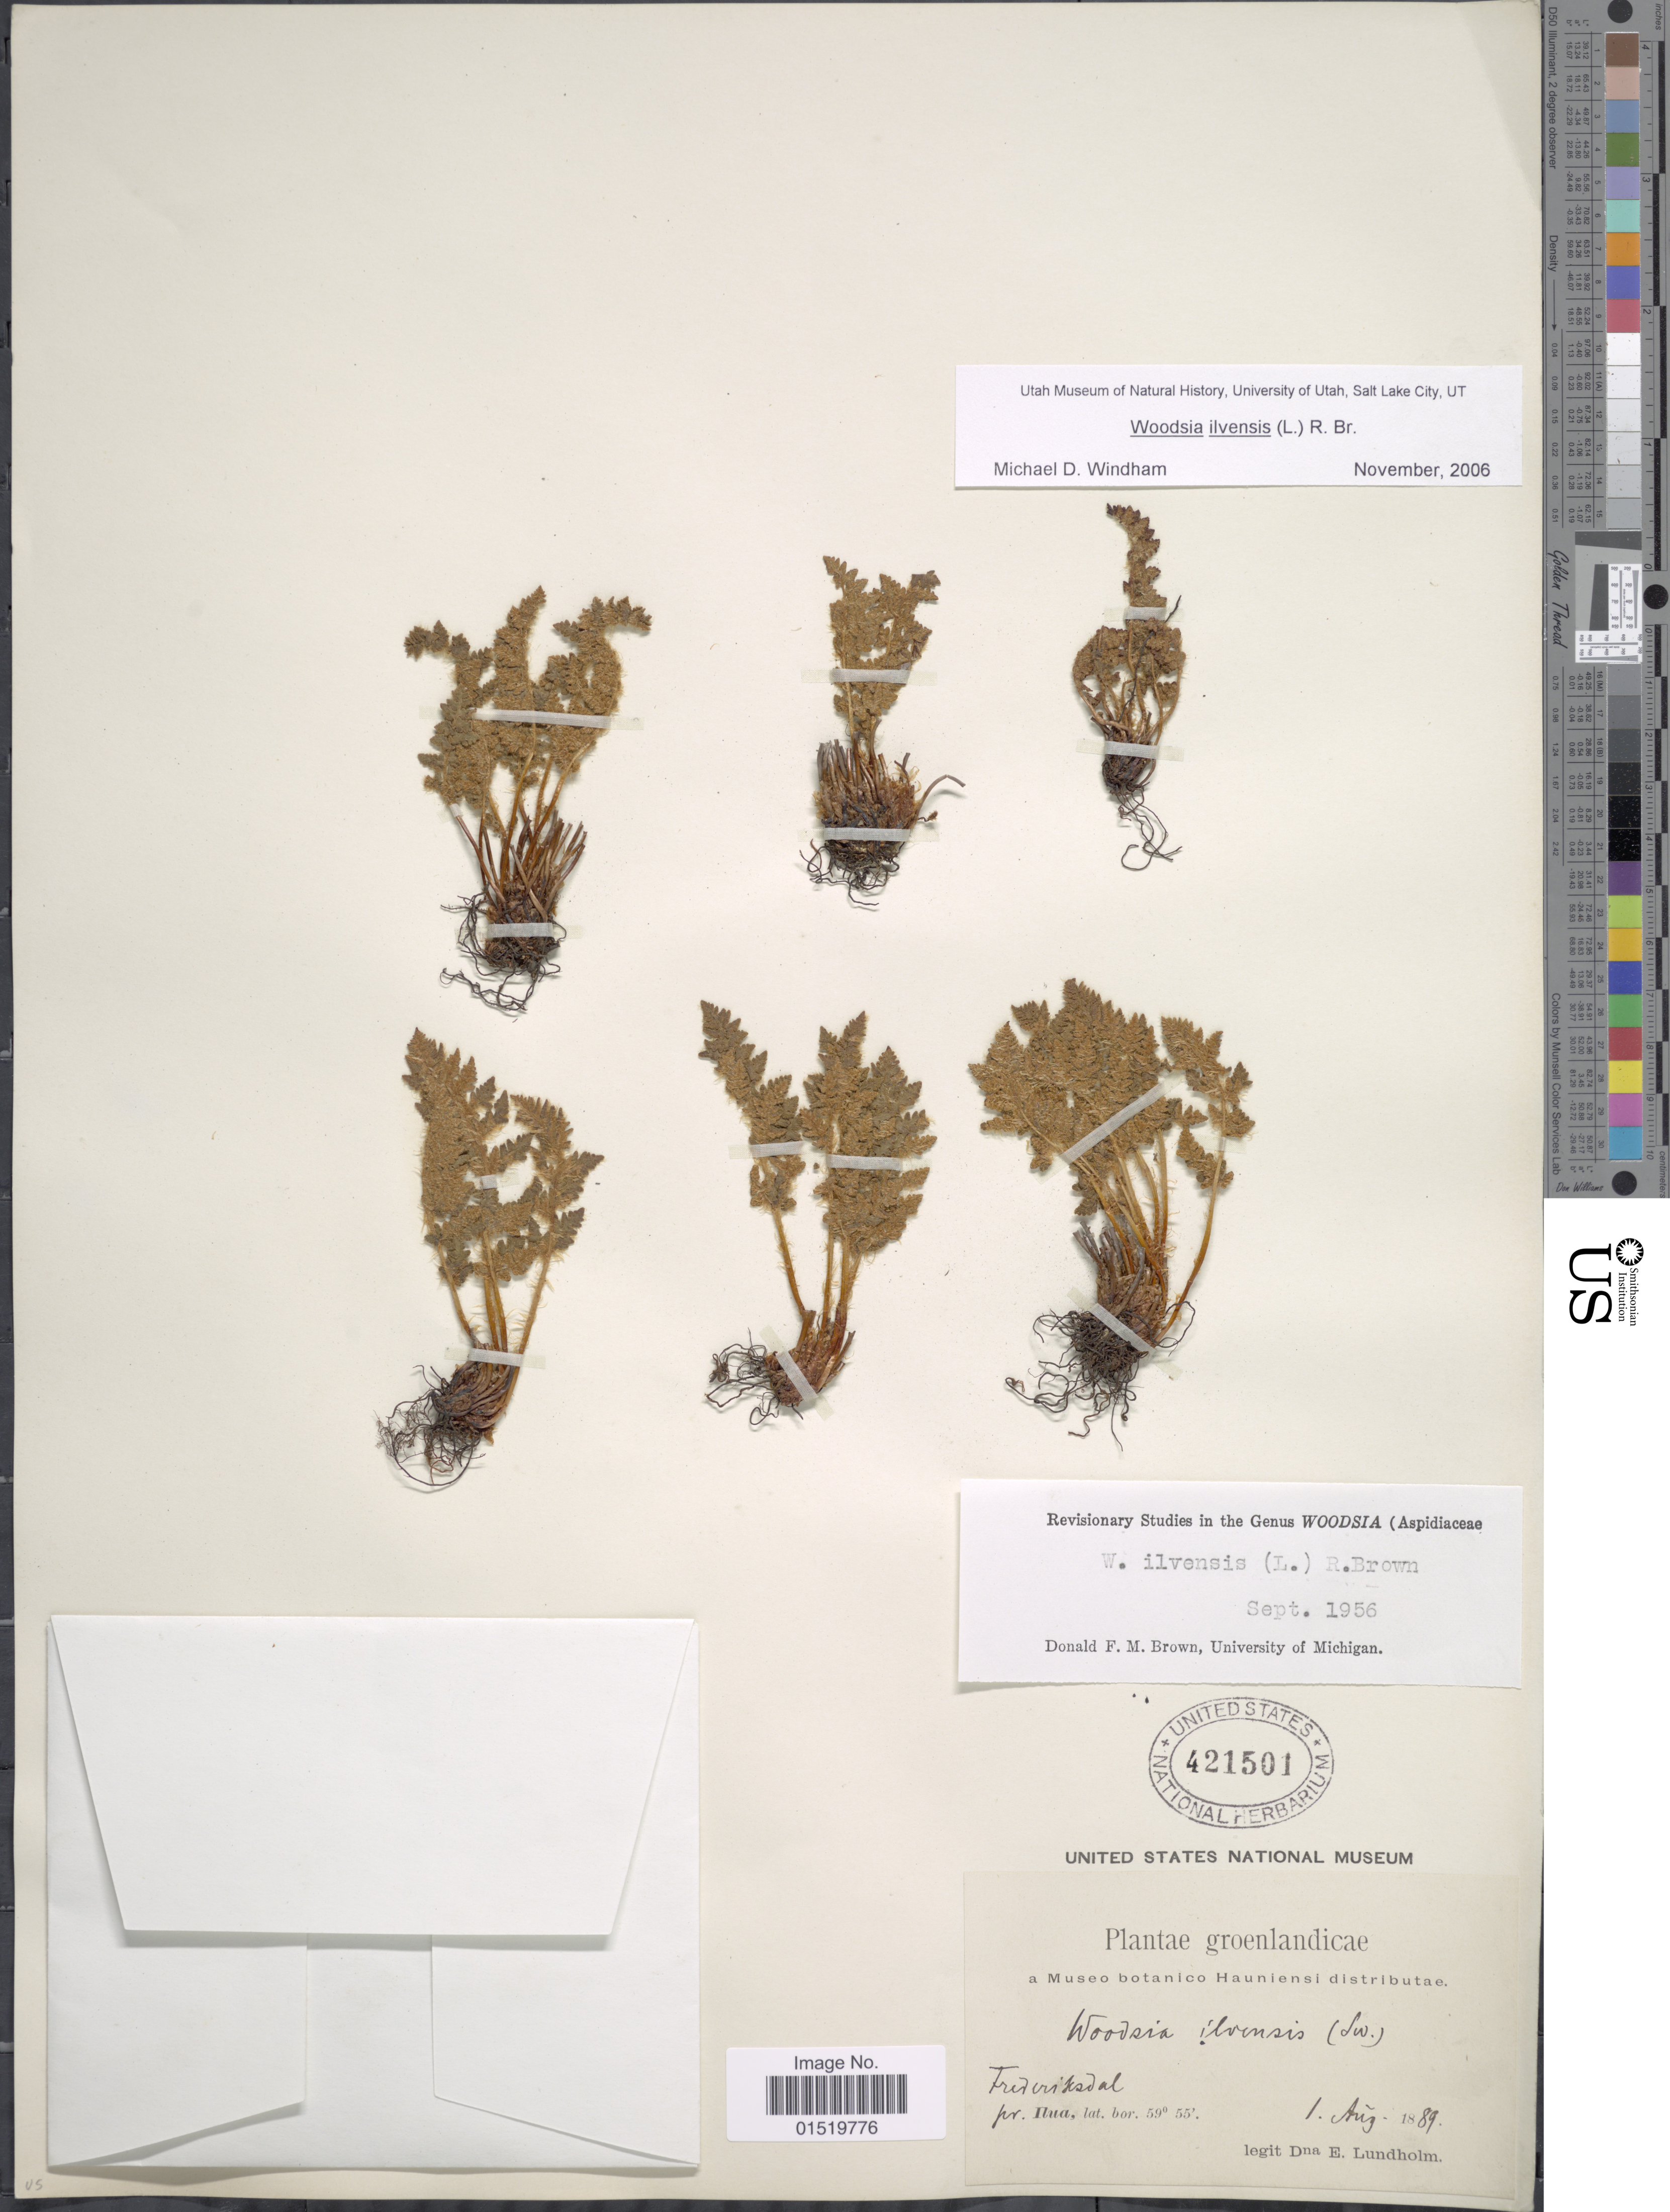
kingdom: Plantae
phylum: Tracheophyta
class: Polypodiopsida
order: Polypodiales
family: Woodsiaceae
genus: Woodsia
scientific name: Woodsia ilvensis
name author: (L.) R. Br.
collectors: D. Lundholm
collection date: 1889-08-01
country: Greenland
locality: Frederiksdal pr. Ilua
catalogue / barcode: US 421501